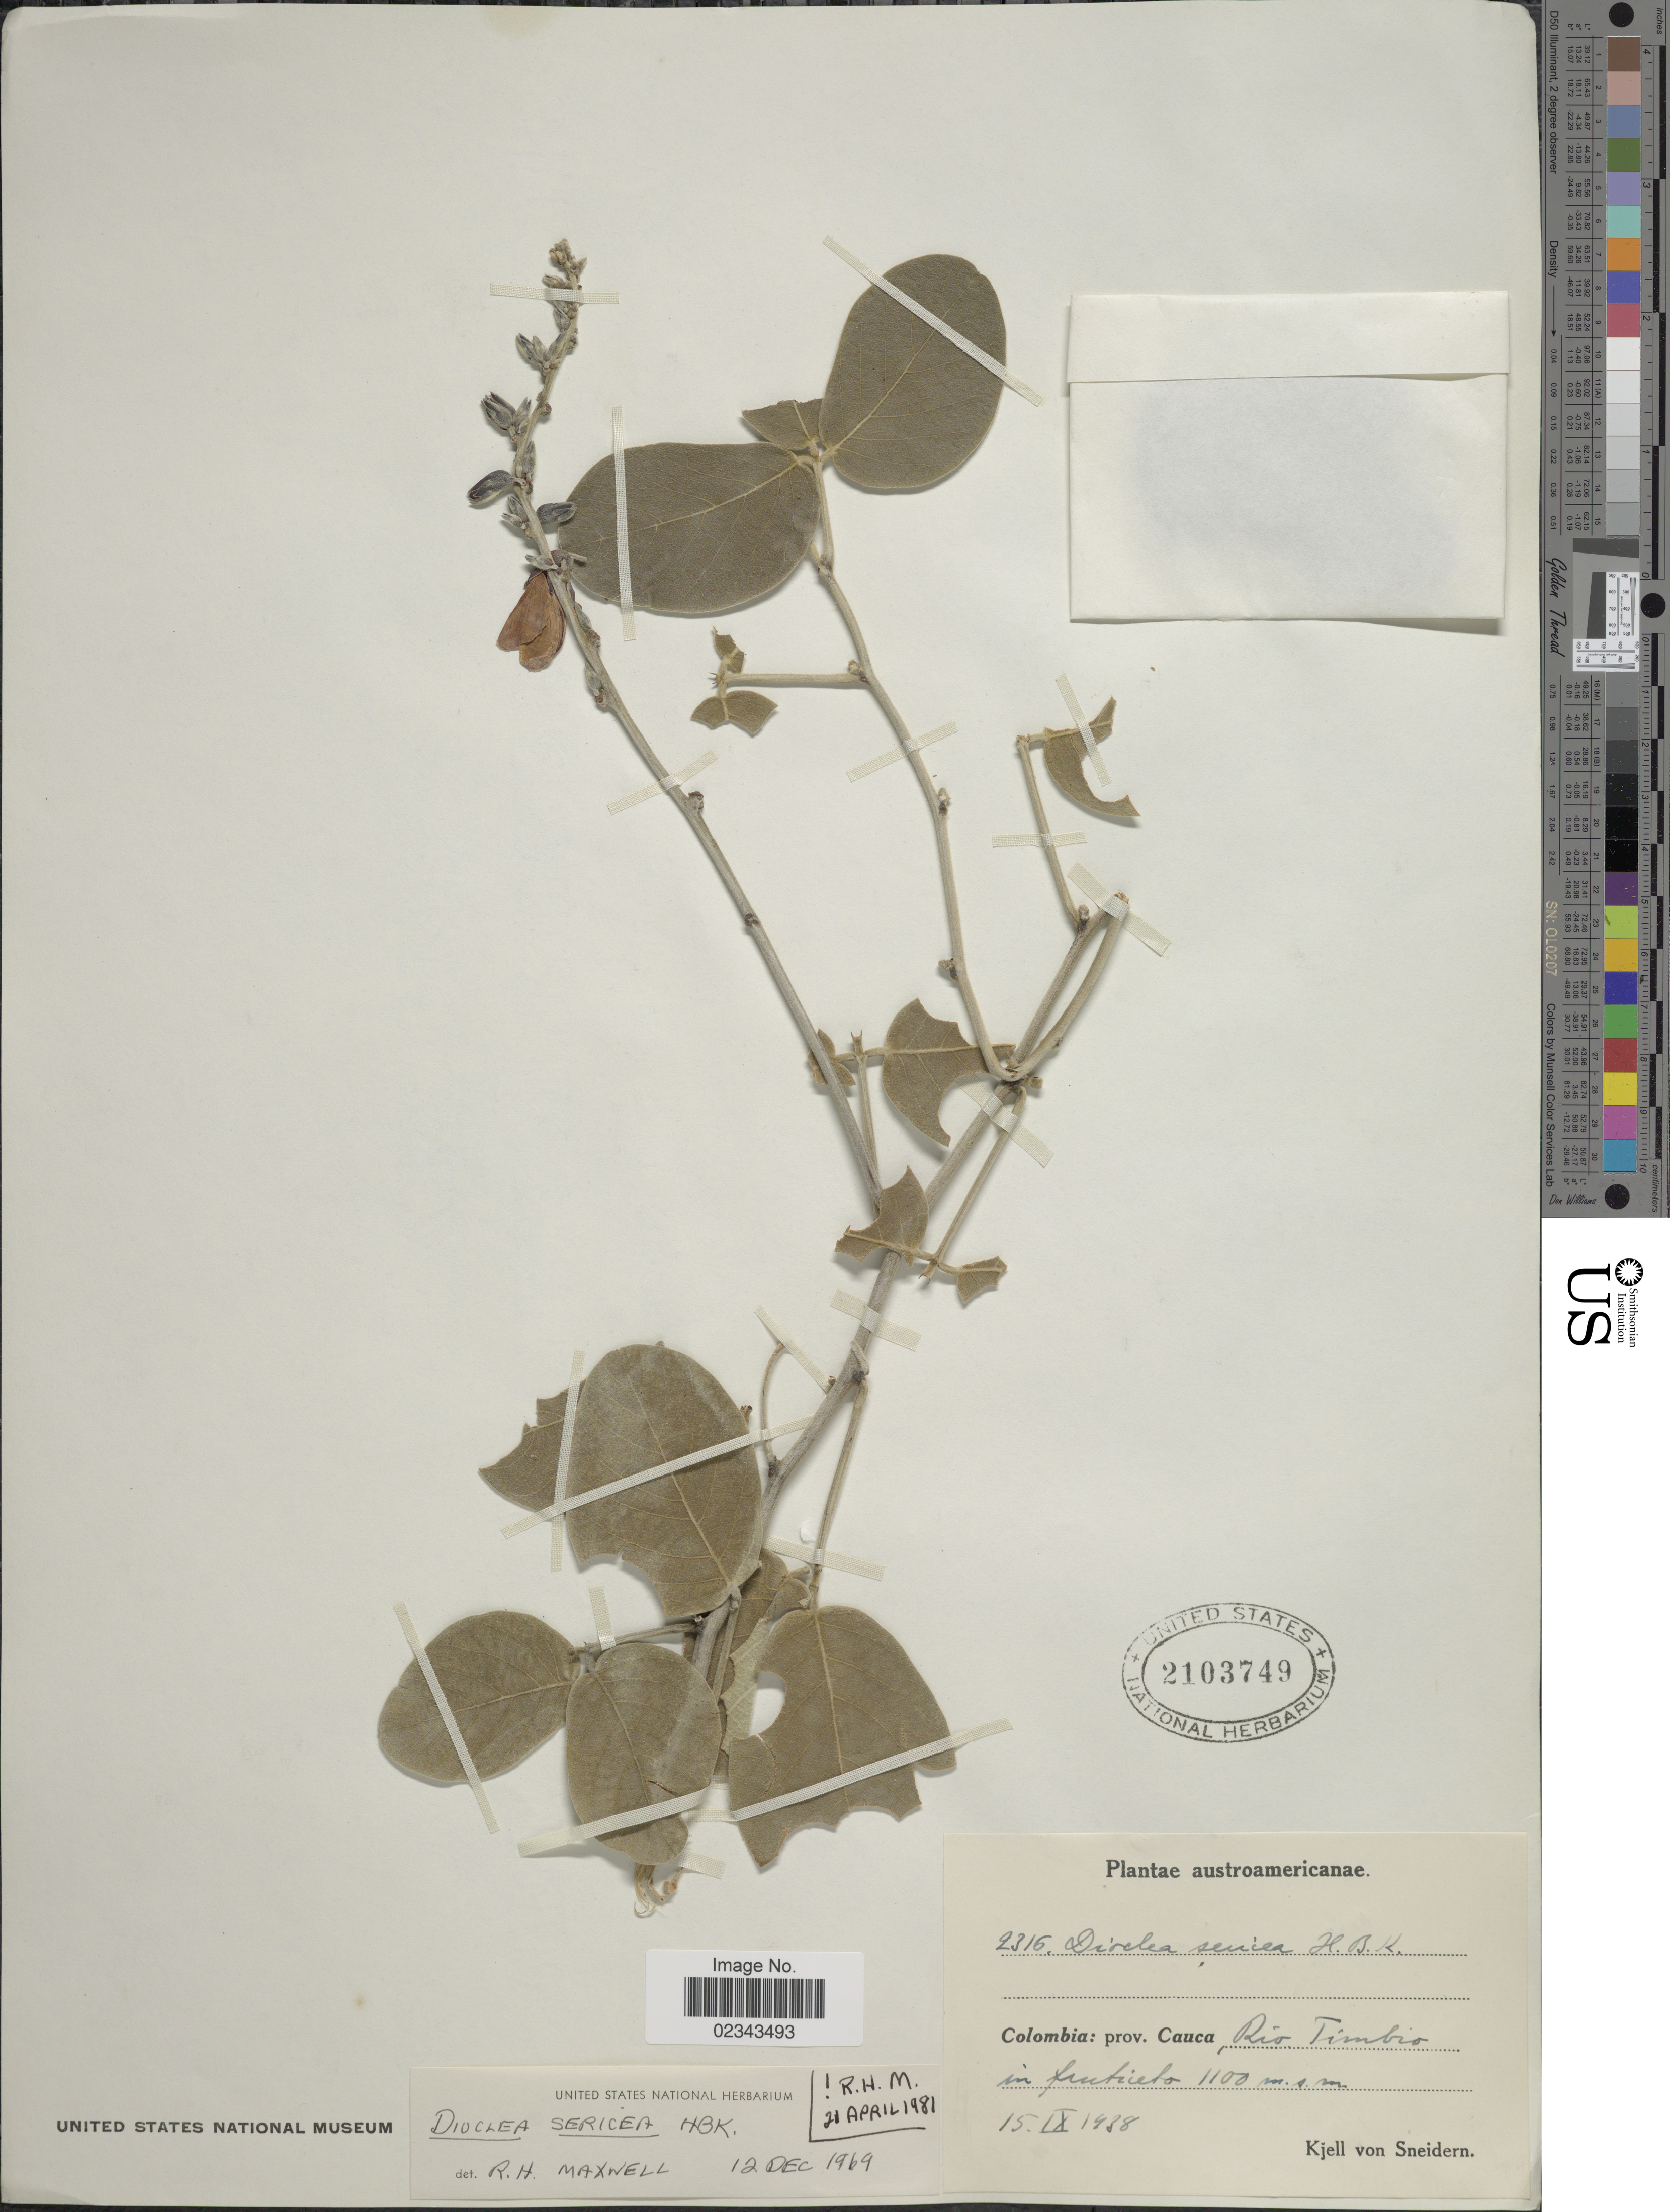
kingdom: Plantae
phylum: Tracheophyta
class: Magnoliopsida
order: Fabales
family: Fabaceae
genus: Dioclea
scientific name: Dioclea sericea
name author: Kunth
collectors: K. von Sneidern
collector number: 2316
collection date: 1938-09-15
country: Colombia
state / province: Cauca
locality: Rio Timbio in fruticeto, austroamericanae.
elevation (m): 1100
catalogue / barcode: US 2103749